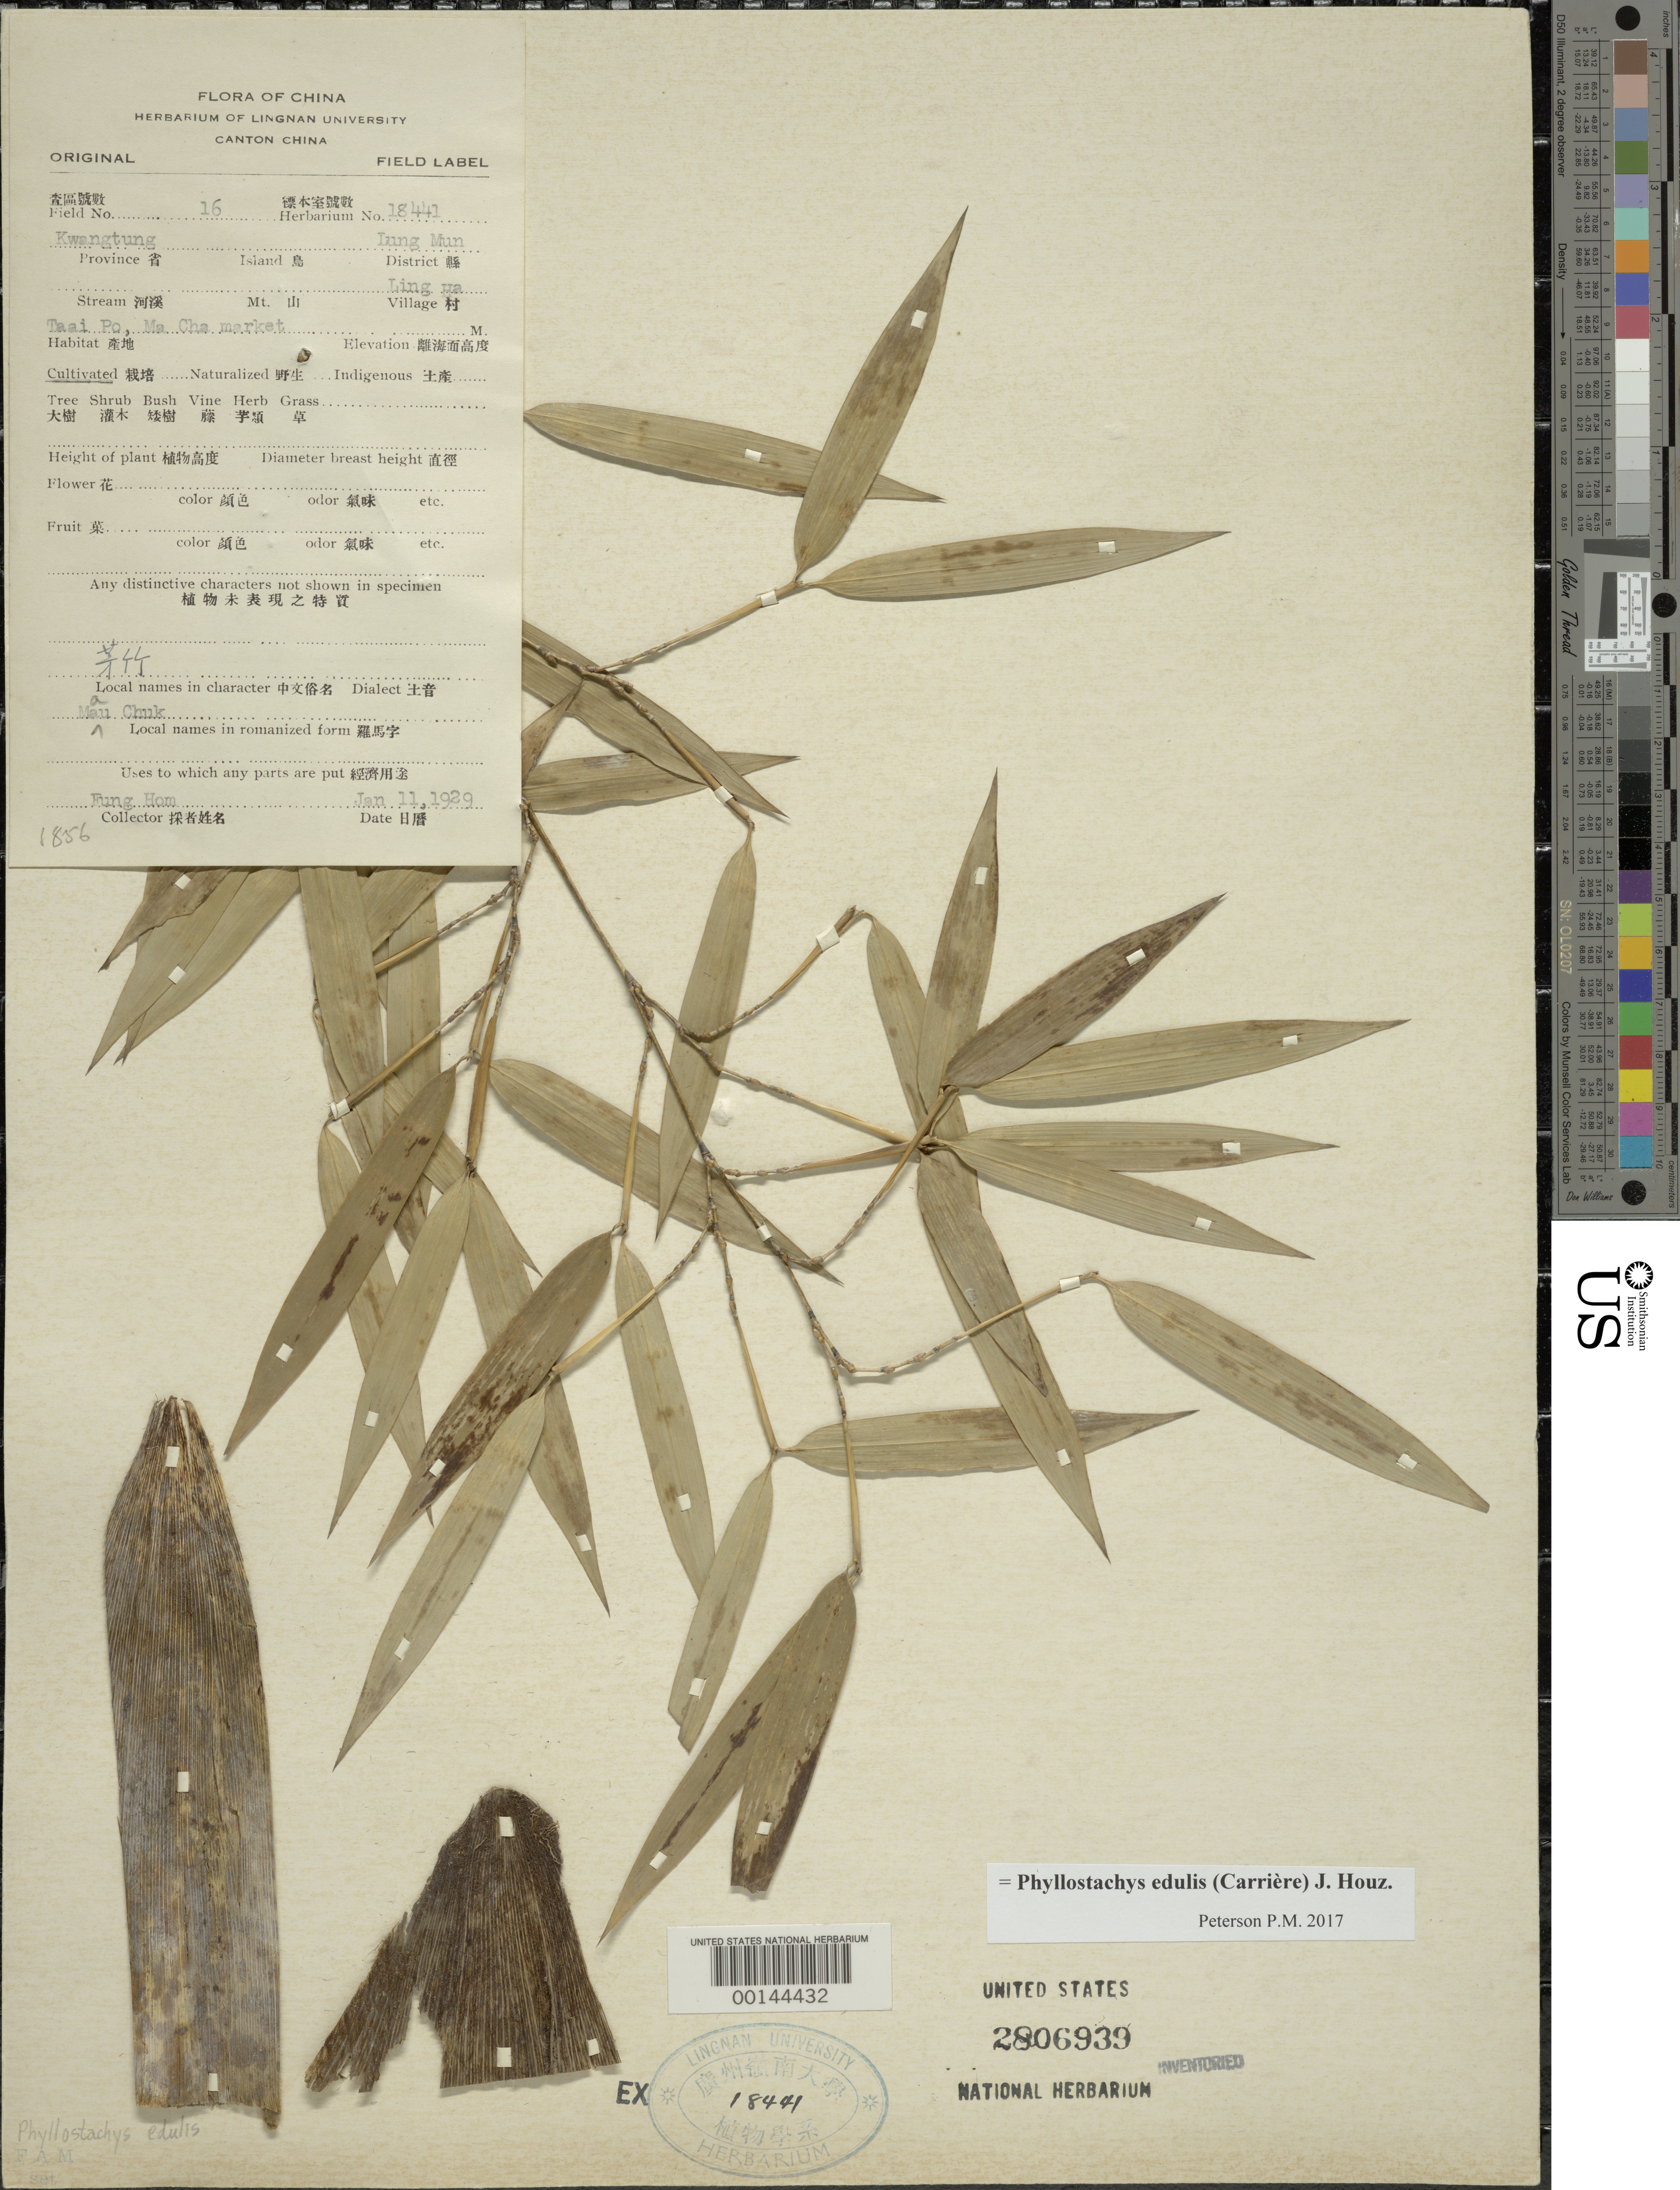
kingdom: Plantae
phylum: Tracheophyta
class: Liliopsida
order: Poales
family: Poaceae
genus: Phyllostachys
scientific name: Phyllostachys edulis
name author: (Carrière) J. Houz.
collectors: H. L. Fung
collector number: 16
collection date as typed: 11 Jan 1929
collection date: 1929-01-11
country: China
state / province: Guangdong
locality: Lung mun, taai po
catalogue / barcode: US 2806939